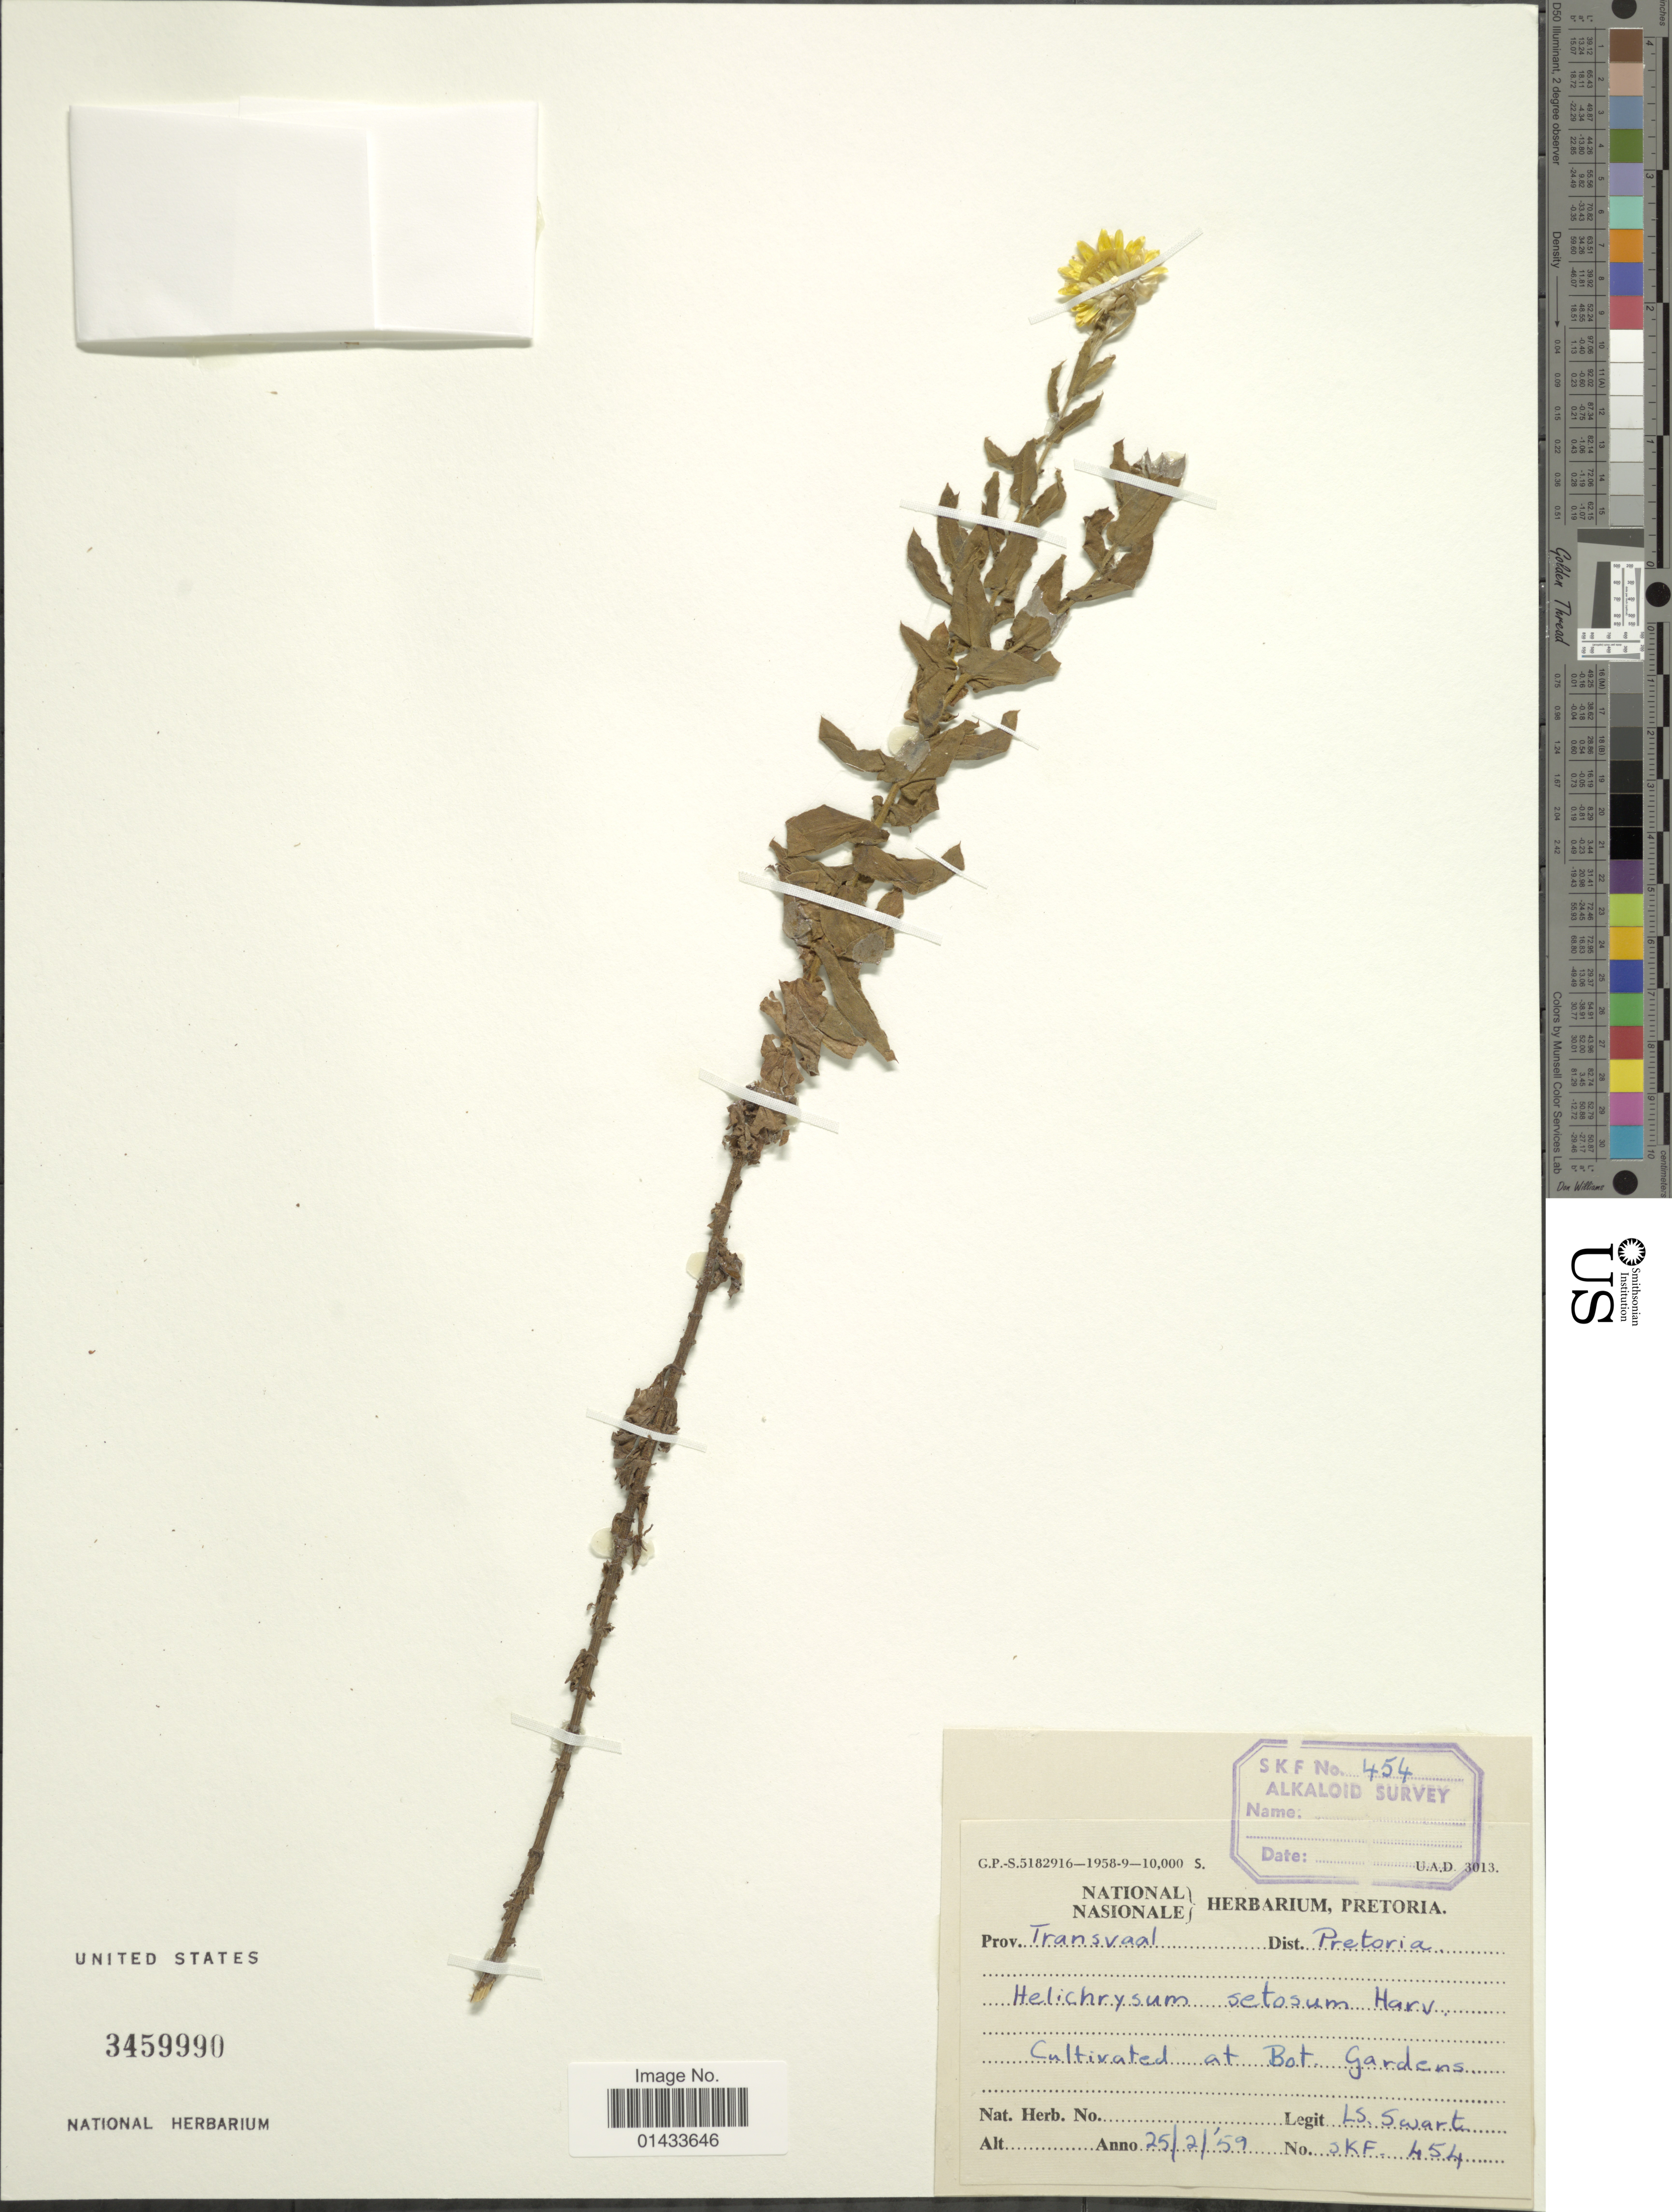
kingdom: Plantae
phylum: Tracheophyta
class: Magnoliopsida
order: Asterales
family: Asteraceae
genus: Helichrysum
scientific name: Helichrysum setosum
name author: Harv.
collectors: L. Swart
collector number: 454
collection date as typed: Transcribed d/m/y: 25/2/59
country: South Africa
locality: Prov. Transvaal, Dist. Pretoria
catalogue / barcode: US 3459990